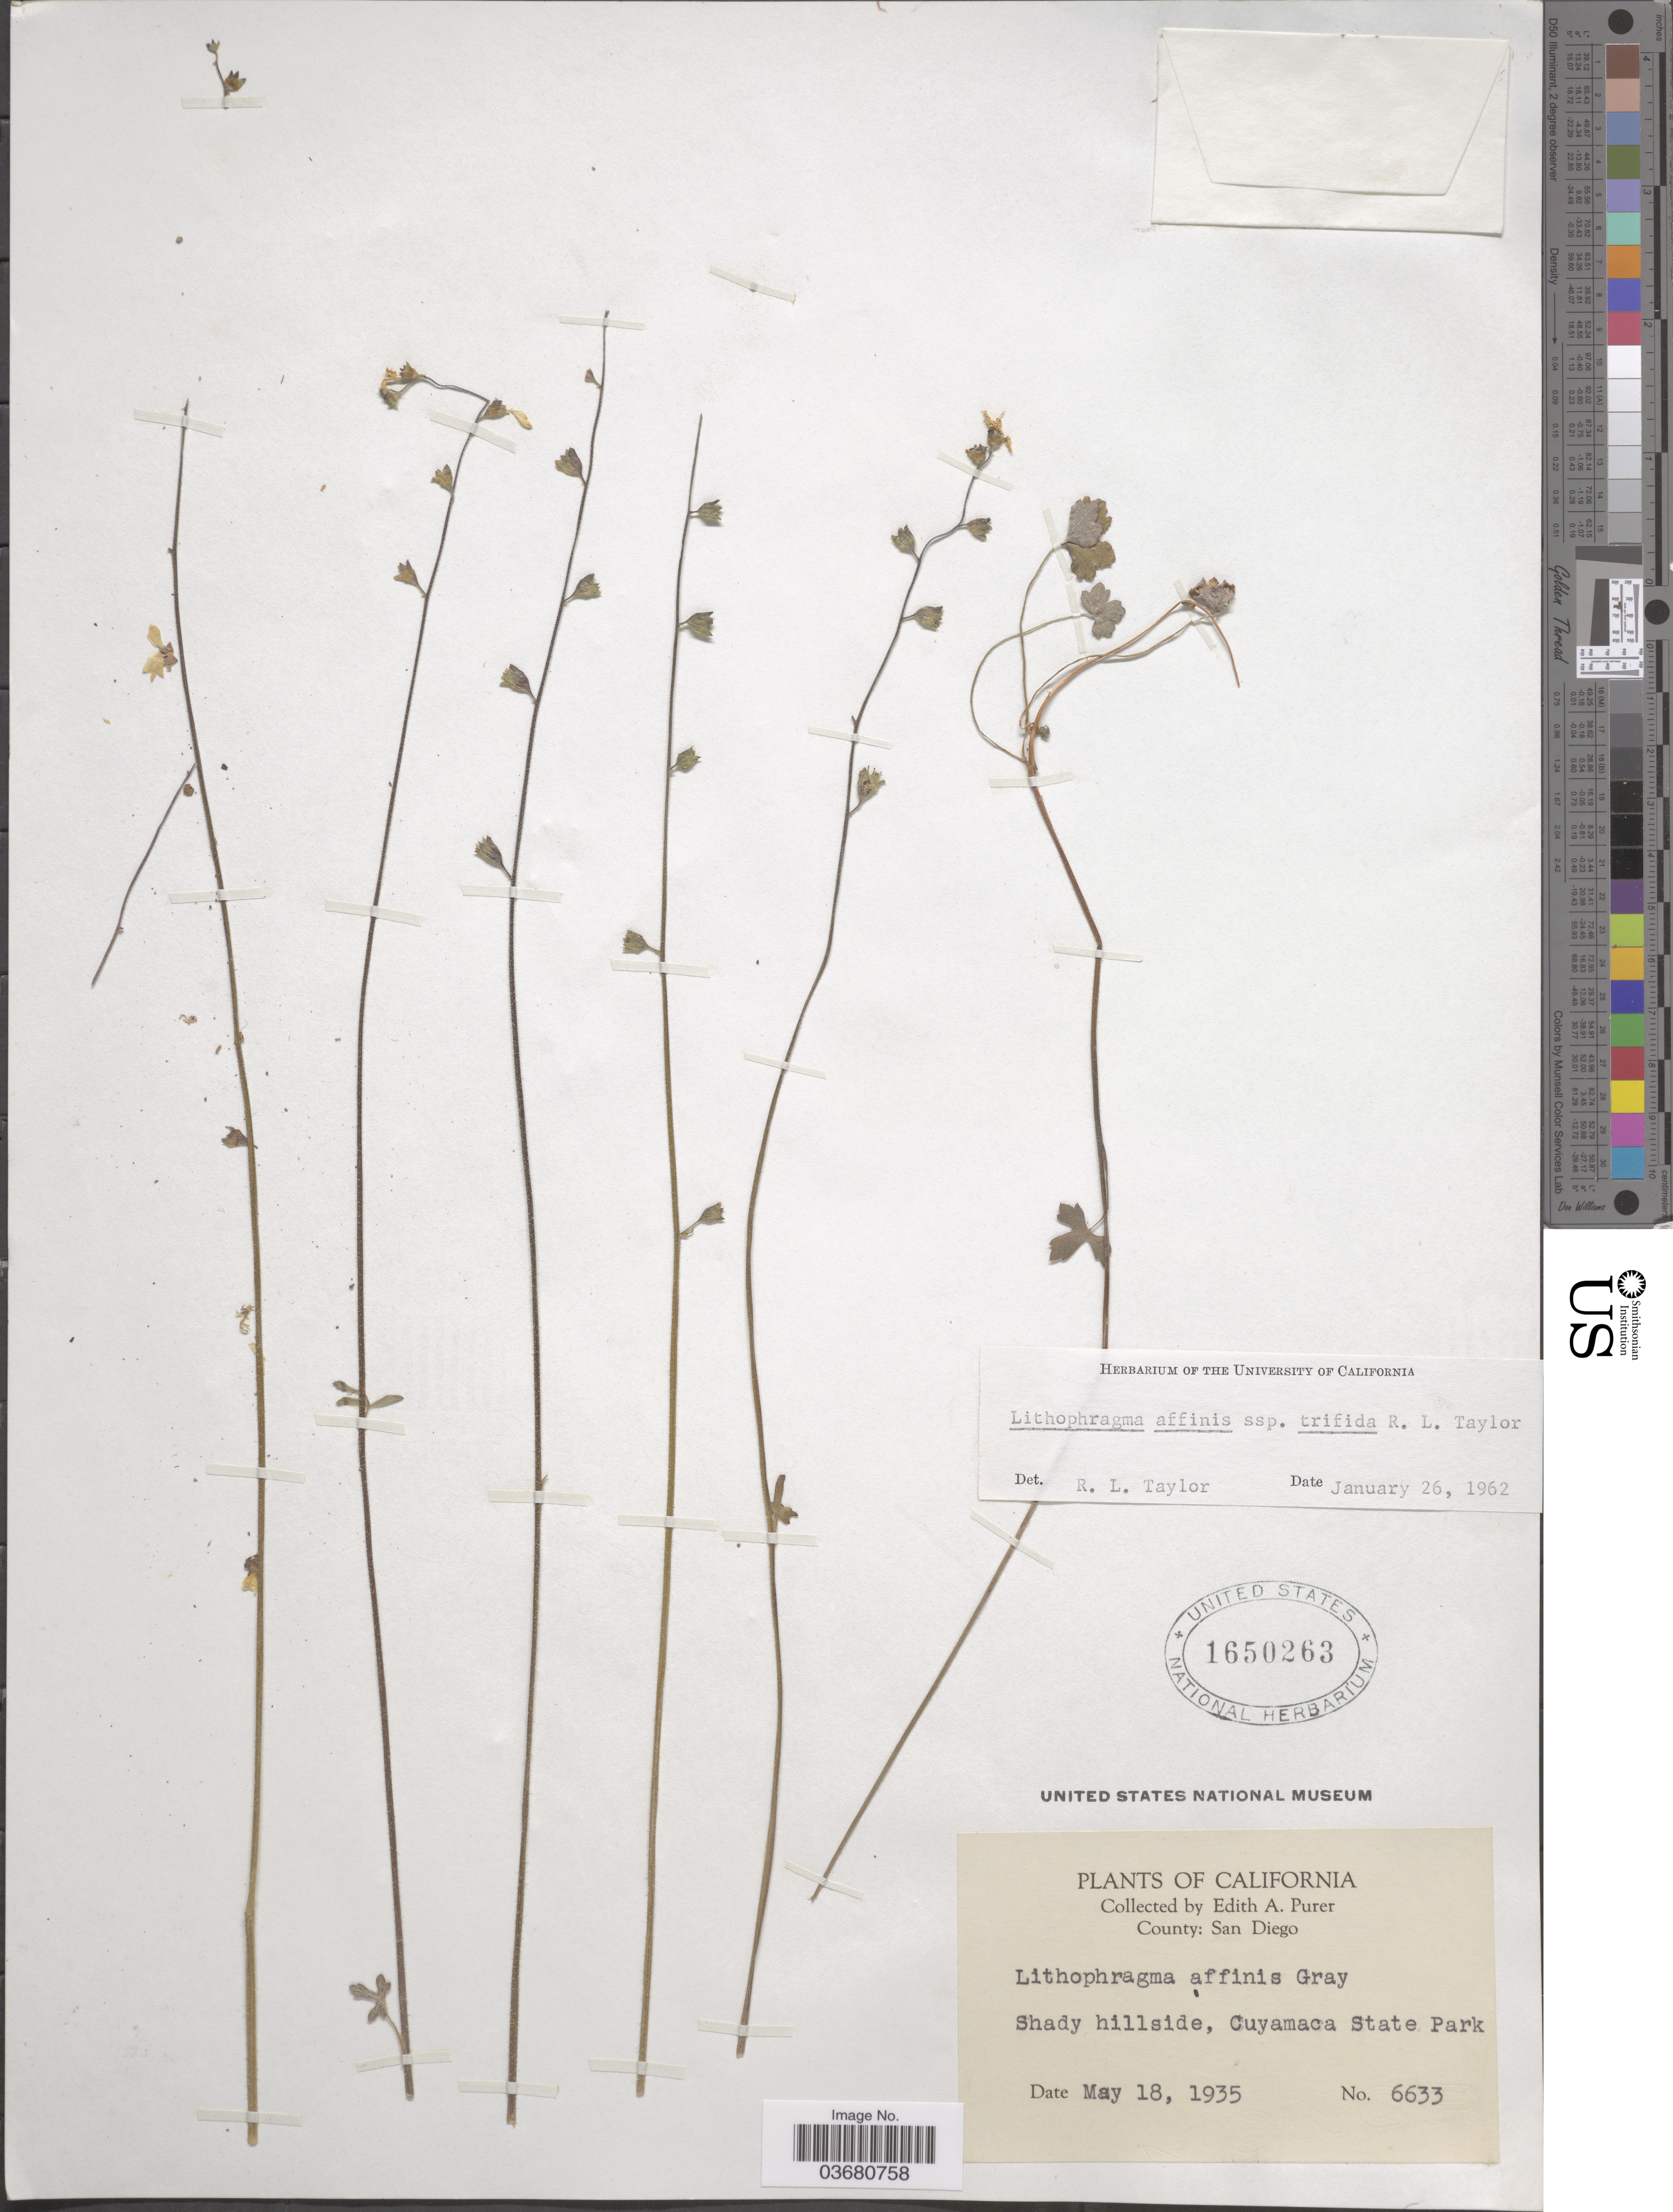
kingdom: Plantae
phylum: Tracheophyta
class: Magnoliopsida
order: Saxifragales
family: Saxifragaceae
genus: Lithophragma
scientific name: Lithophragma affine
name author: A. Gray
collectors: E. Purer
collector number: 6633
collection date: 1935-05-18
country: United States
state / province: California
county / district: San Diego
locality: County: San Diego. Shady hillside, Cuyamaca State Park.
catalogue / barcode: US 1650263